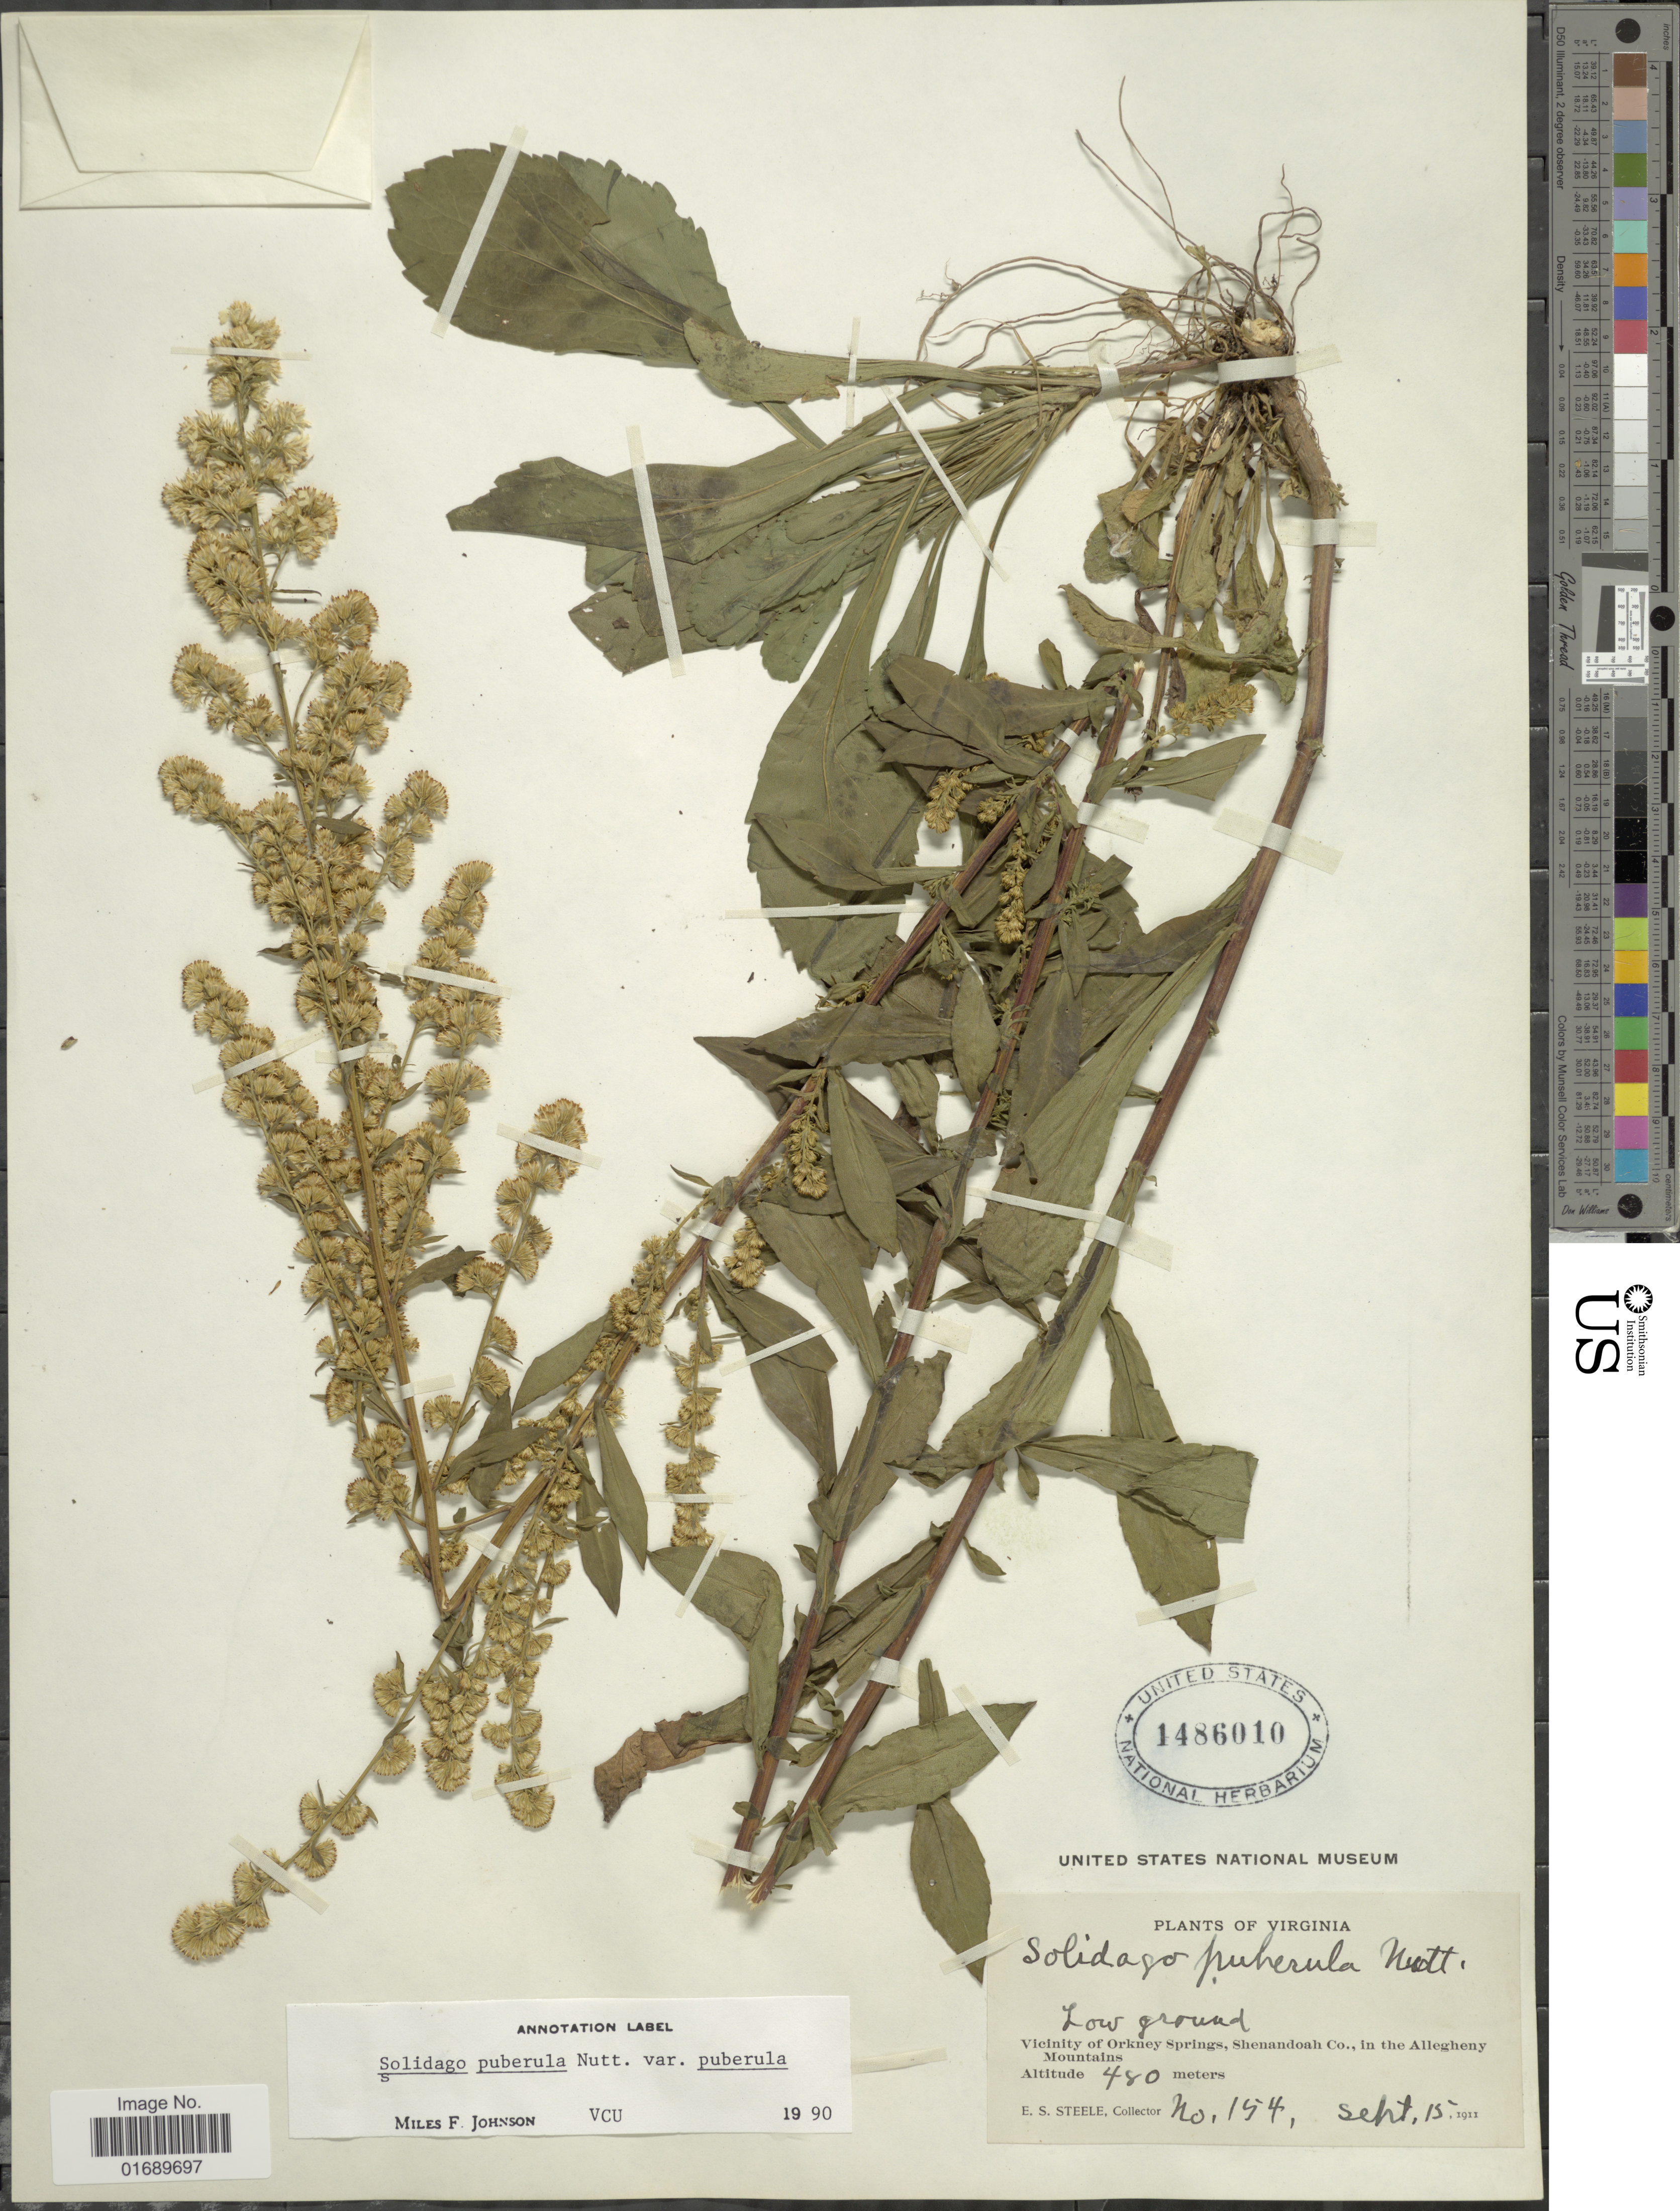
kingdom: Plantae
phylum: Tracheophyta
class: Magnoliopsida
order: Asterales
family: Asteraceae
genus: Solidago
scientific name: Solidago puberula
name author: Nutt.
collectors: E. Steele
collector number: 154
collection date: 1911-09-15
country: United States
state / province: Virginia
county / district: Shenandoah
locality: Low ground, Vicinity of Orkney Springs, Shenandoah Co., In the Allegheny Mountains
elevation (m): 480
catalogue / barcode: US 1486010